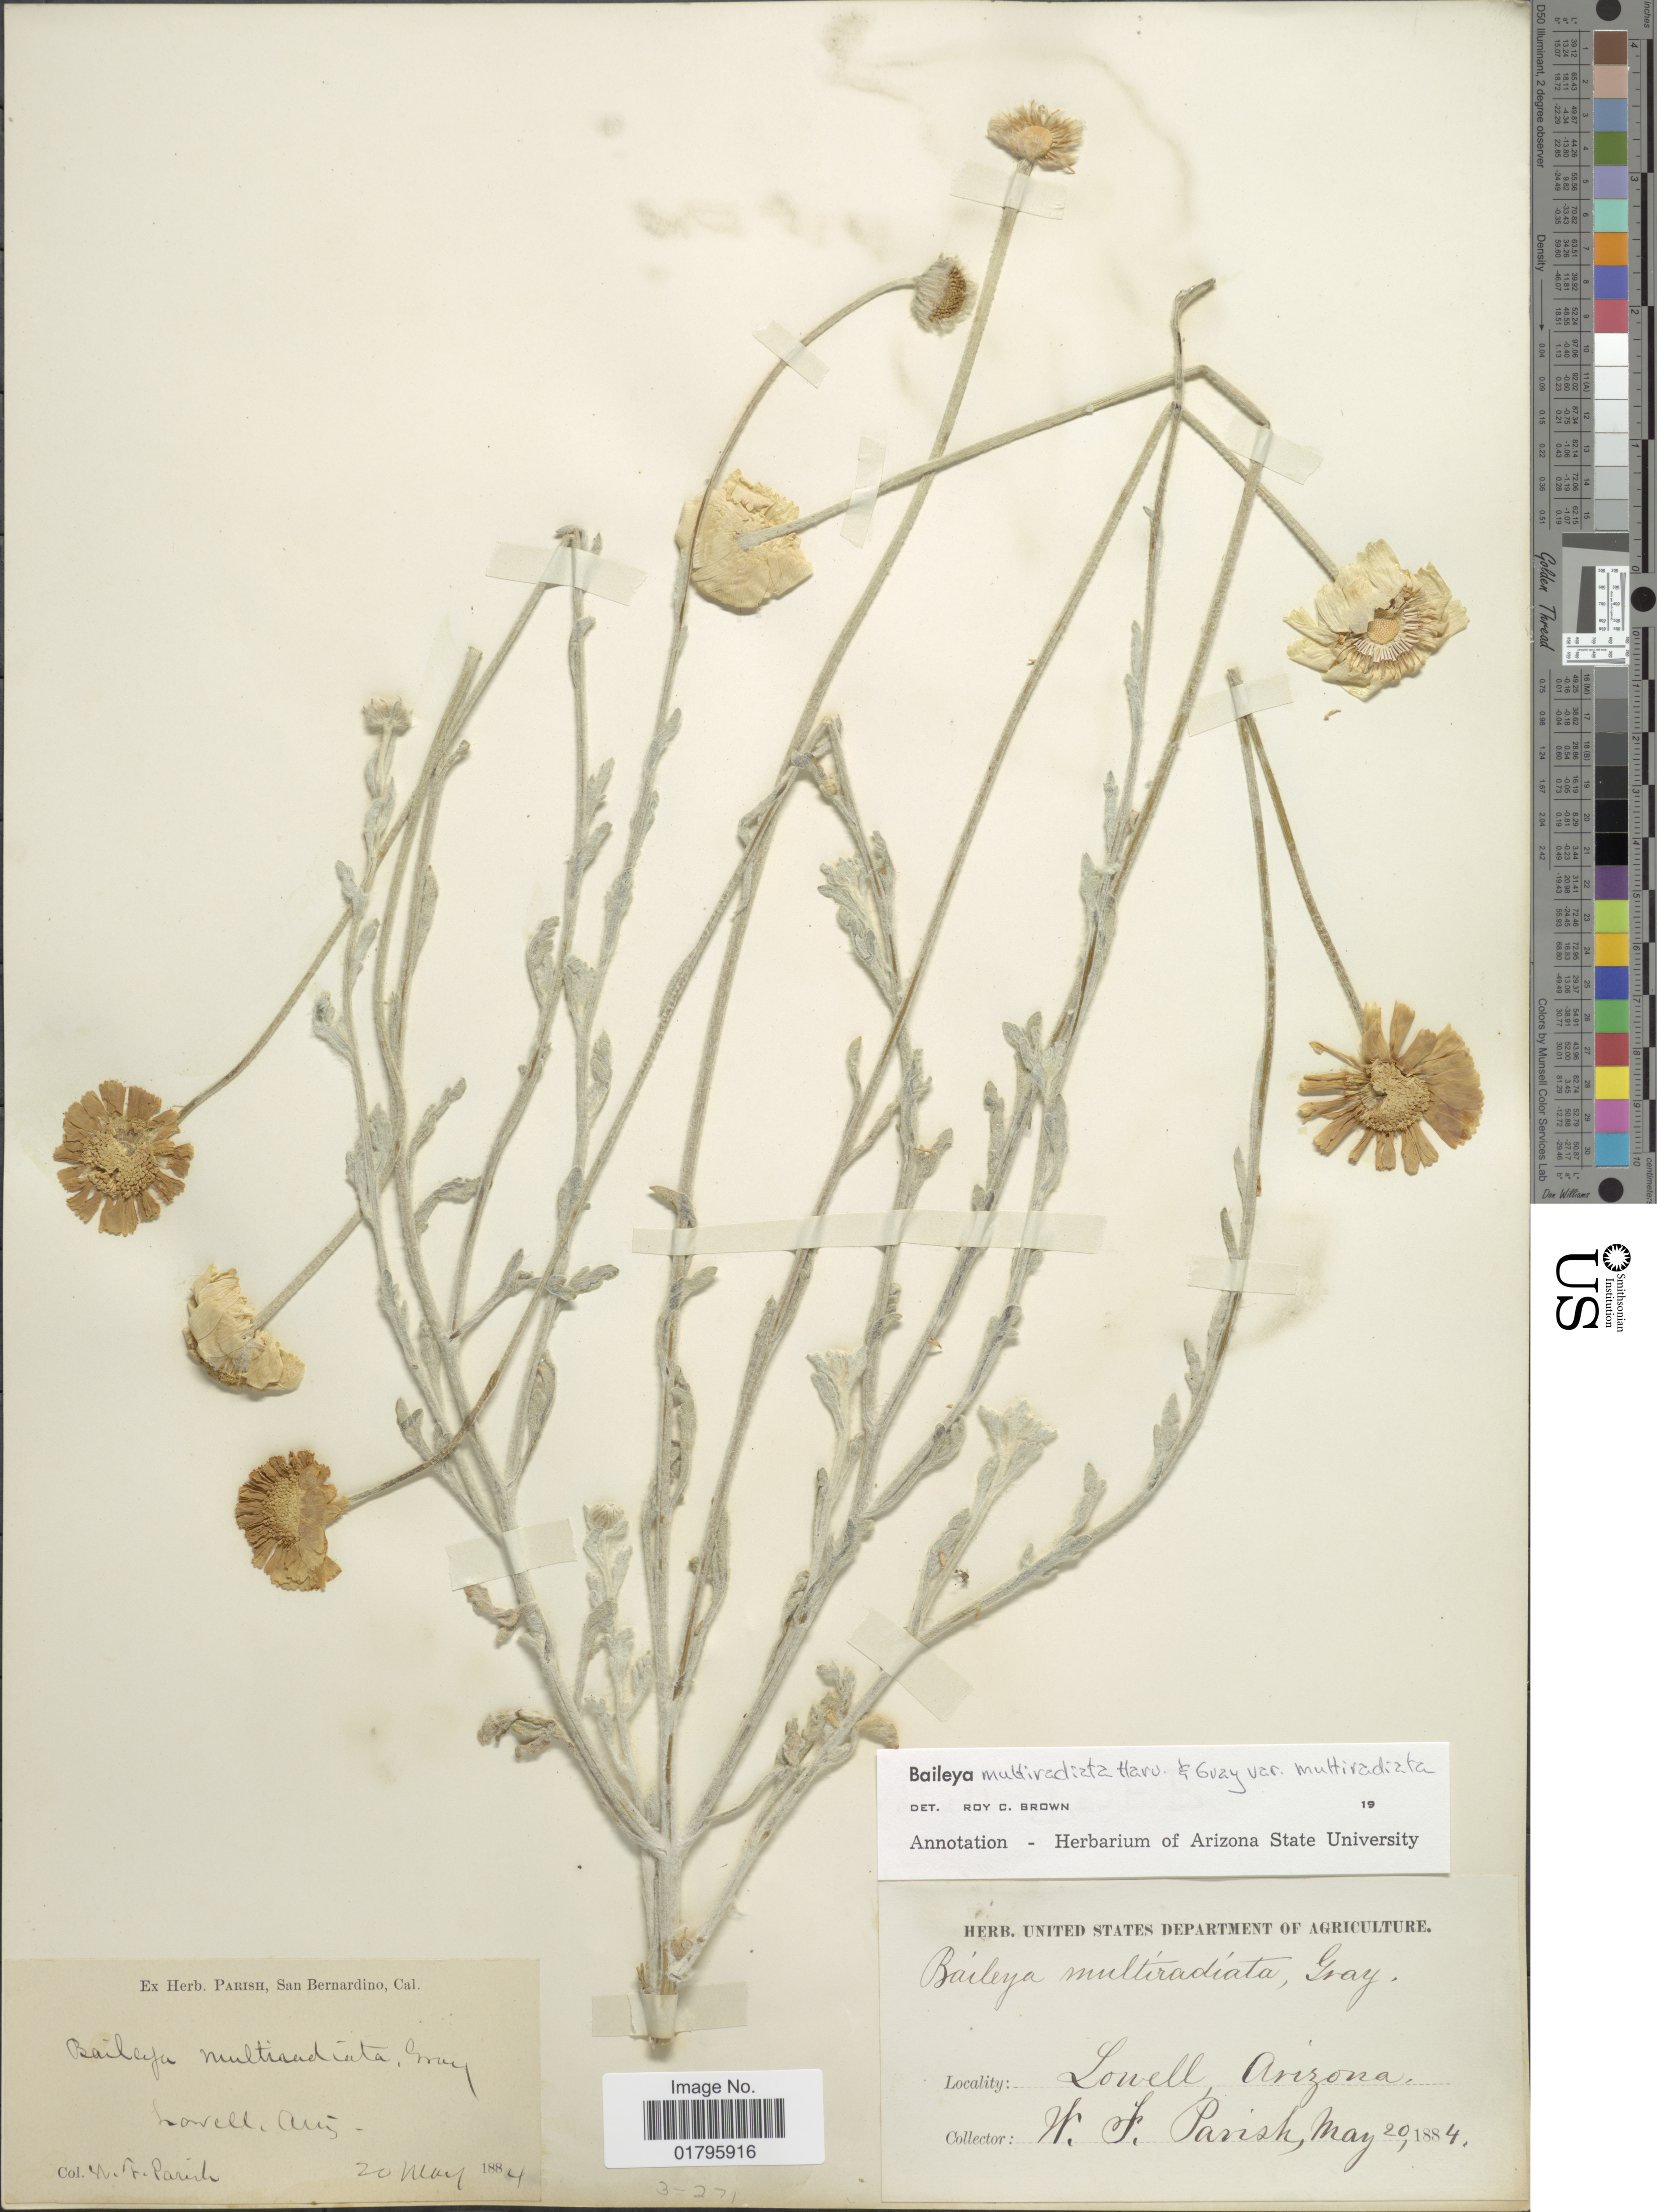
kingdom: Plantae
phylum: Tracheophyta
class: Magnoliopsida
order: Asterales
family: Asteraceae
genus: Baileya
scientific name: Baileya multiradiata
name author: Harv. & A. Gray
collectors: W. F. Parish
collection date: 1884-05-20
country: United States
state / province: Arizona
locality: Lonell, arizona.